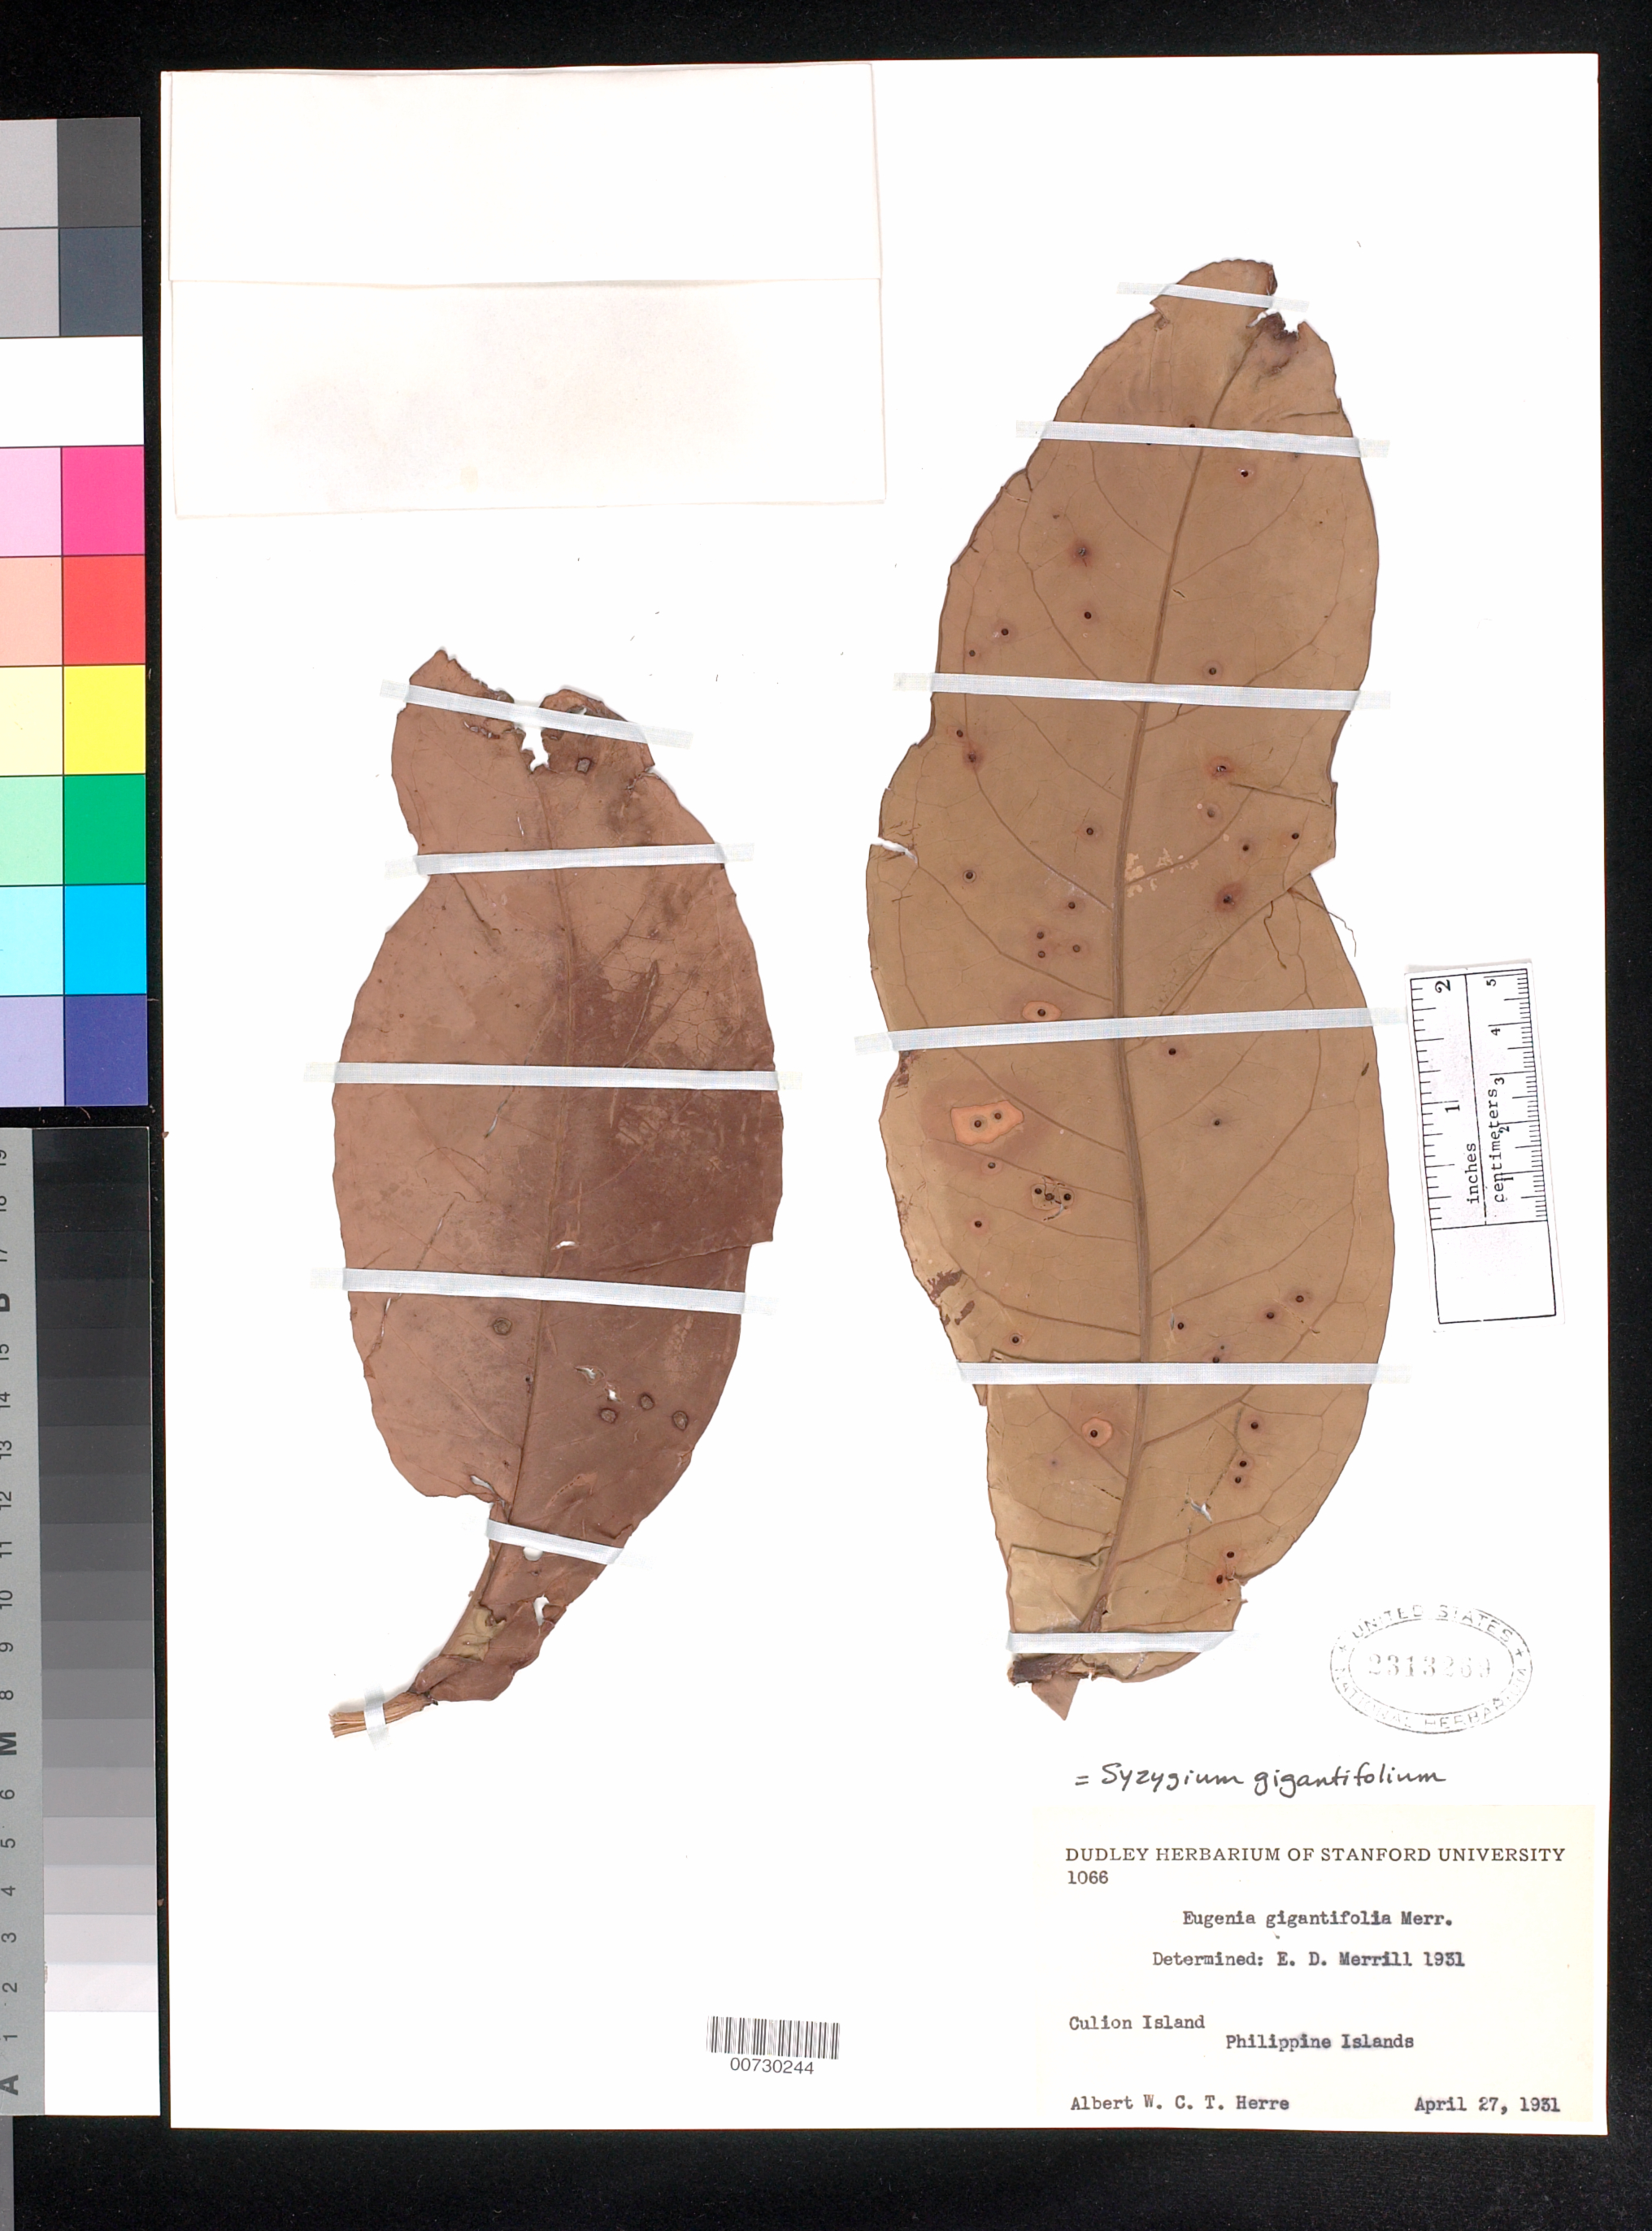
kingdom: Plantae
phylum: Tracheophyta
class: Magnoliopsida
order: Myrtales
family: Myrtaceae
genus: Syzygium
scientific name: Syzygium gigantifolium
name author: (Merr.) Merr.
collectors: A. W. Herre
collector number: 1066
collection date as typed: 27 Apr 1931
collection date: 1931-04-27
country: Philippines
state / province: Mimaropa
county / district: Palawan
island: Culion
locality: Culion Island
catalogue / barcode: US 2313269